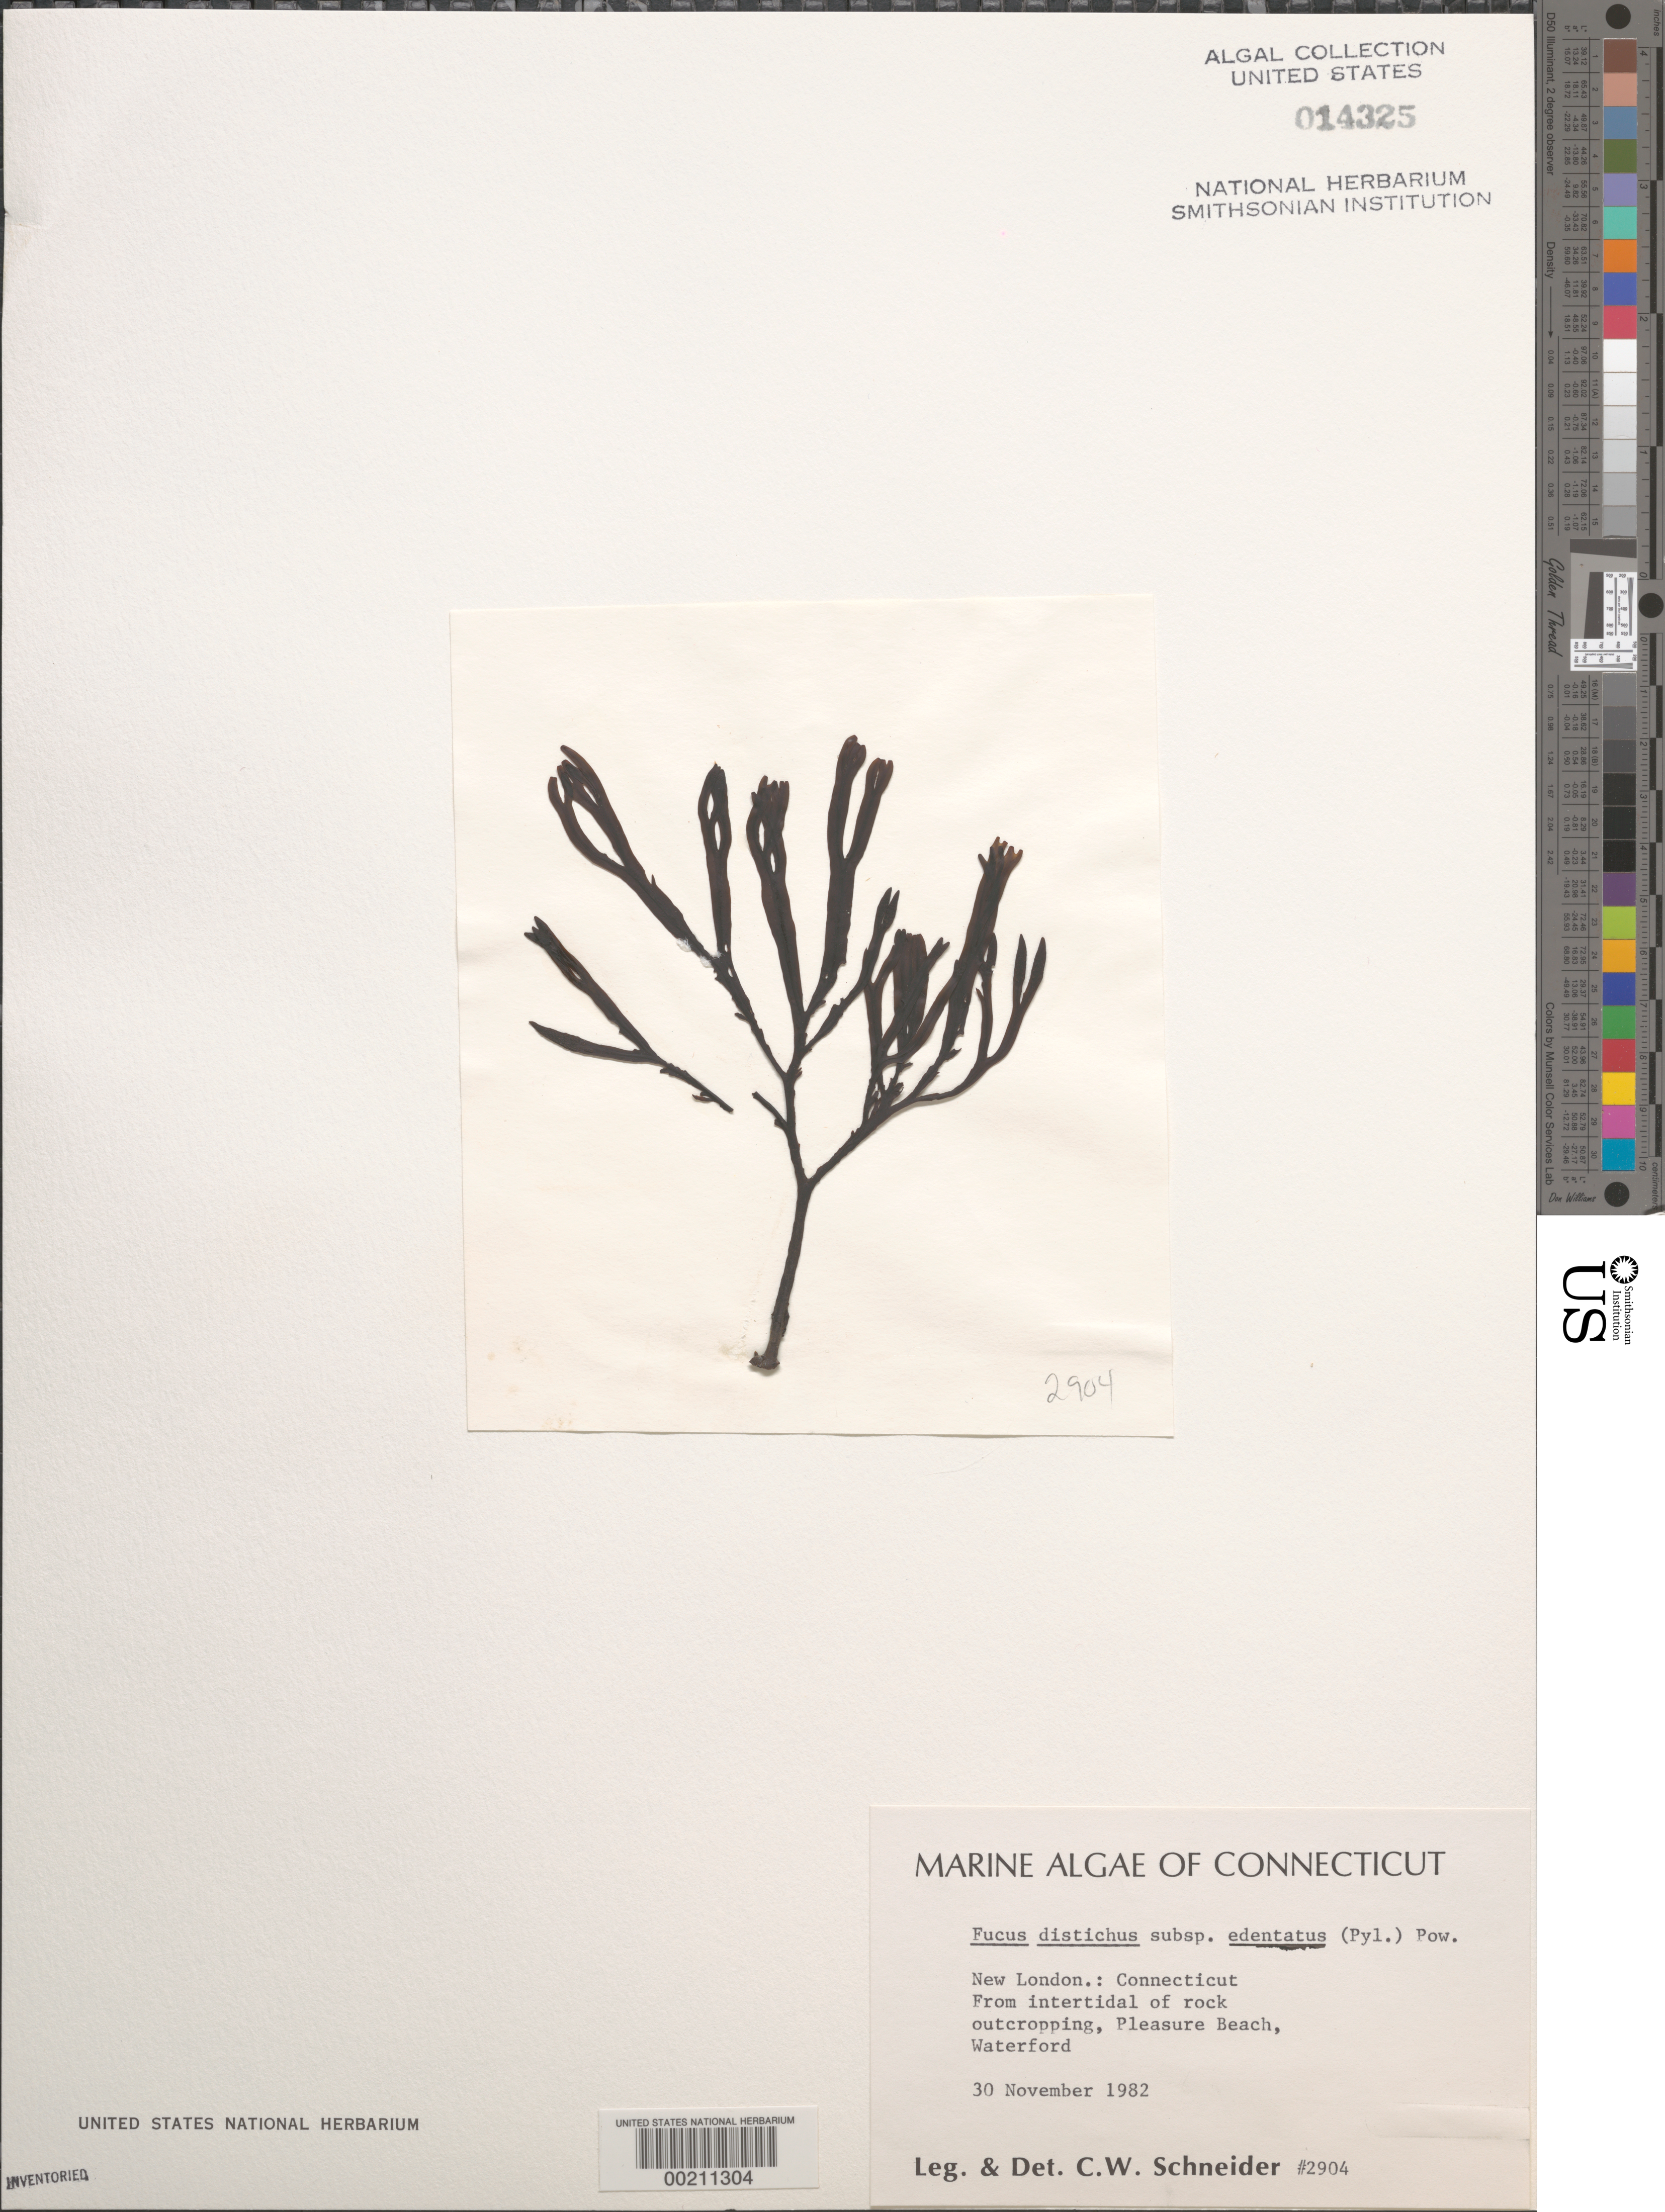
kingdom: Chromista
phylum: Ochrophyta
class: Phaeophyceae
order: Fucales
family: Fucaceae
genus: Fucus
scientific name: Fucus distichus subsp. edentatus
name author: (Bach. Pyl.) H.T. Powell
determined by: Schneider, C. W.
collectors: C. W. Schneider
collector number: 2904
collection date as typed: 30 Nov 1982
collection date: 1982-11-30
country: United States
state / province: Connecticut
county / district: New London County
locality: Pleasure Beach, Waterford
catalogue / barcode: US 14325